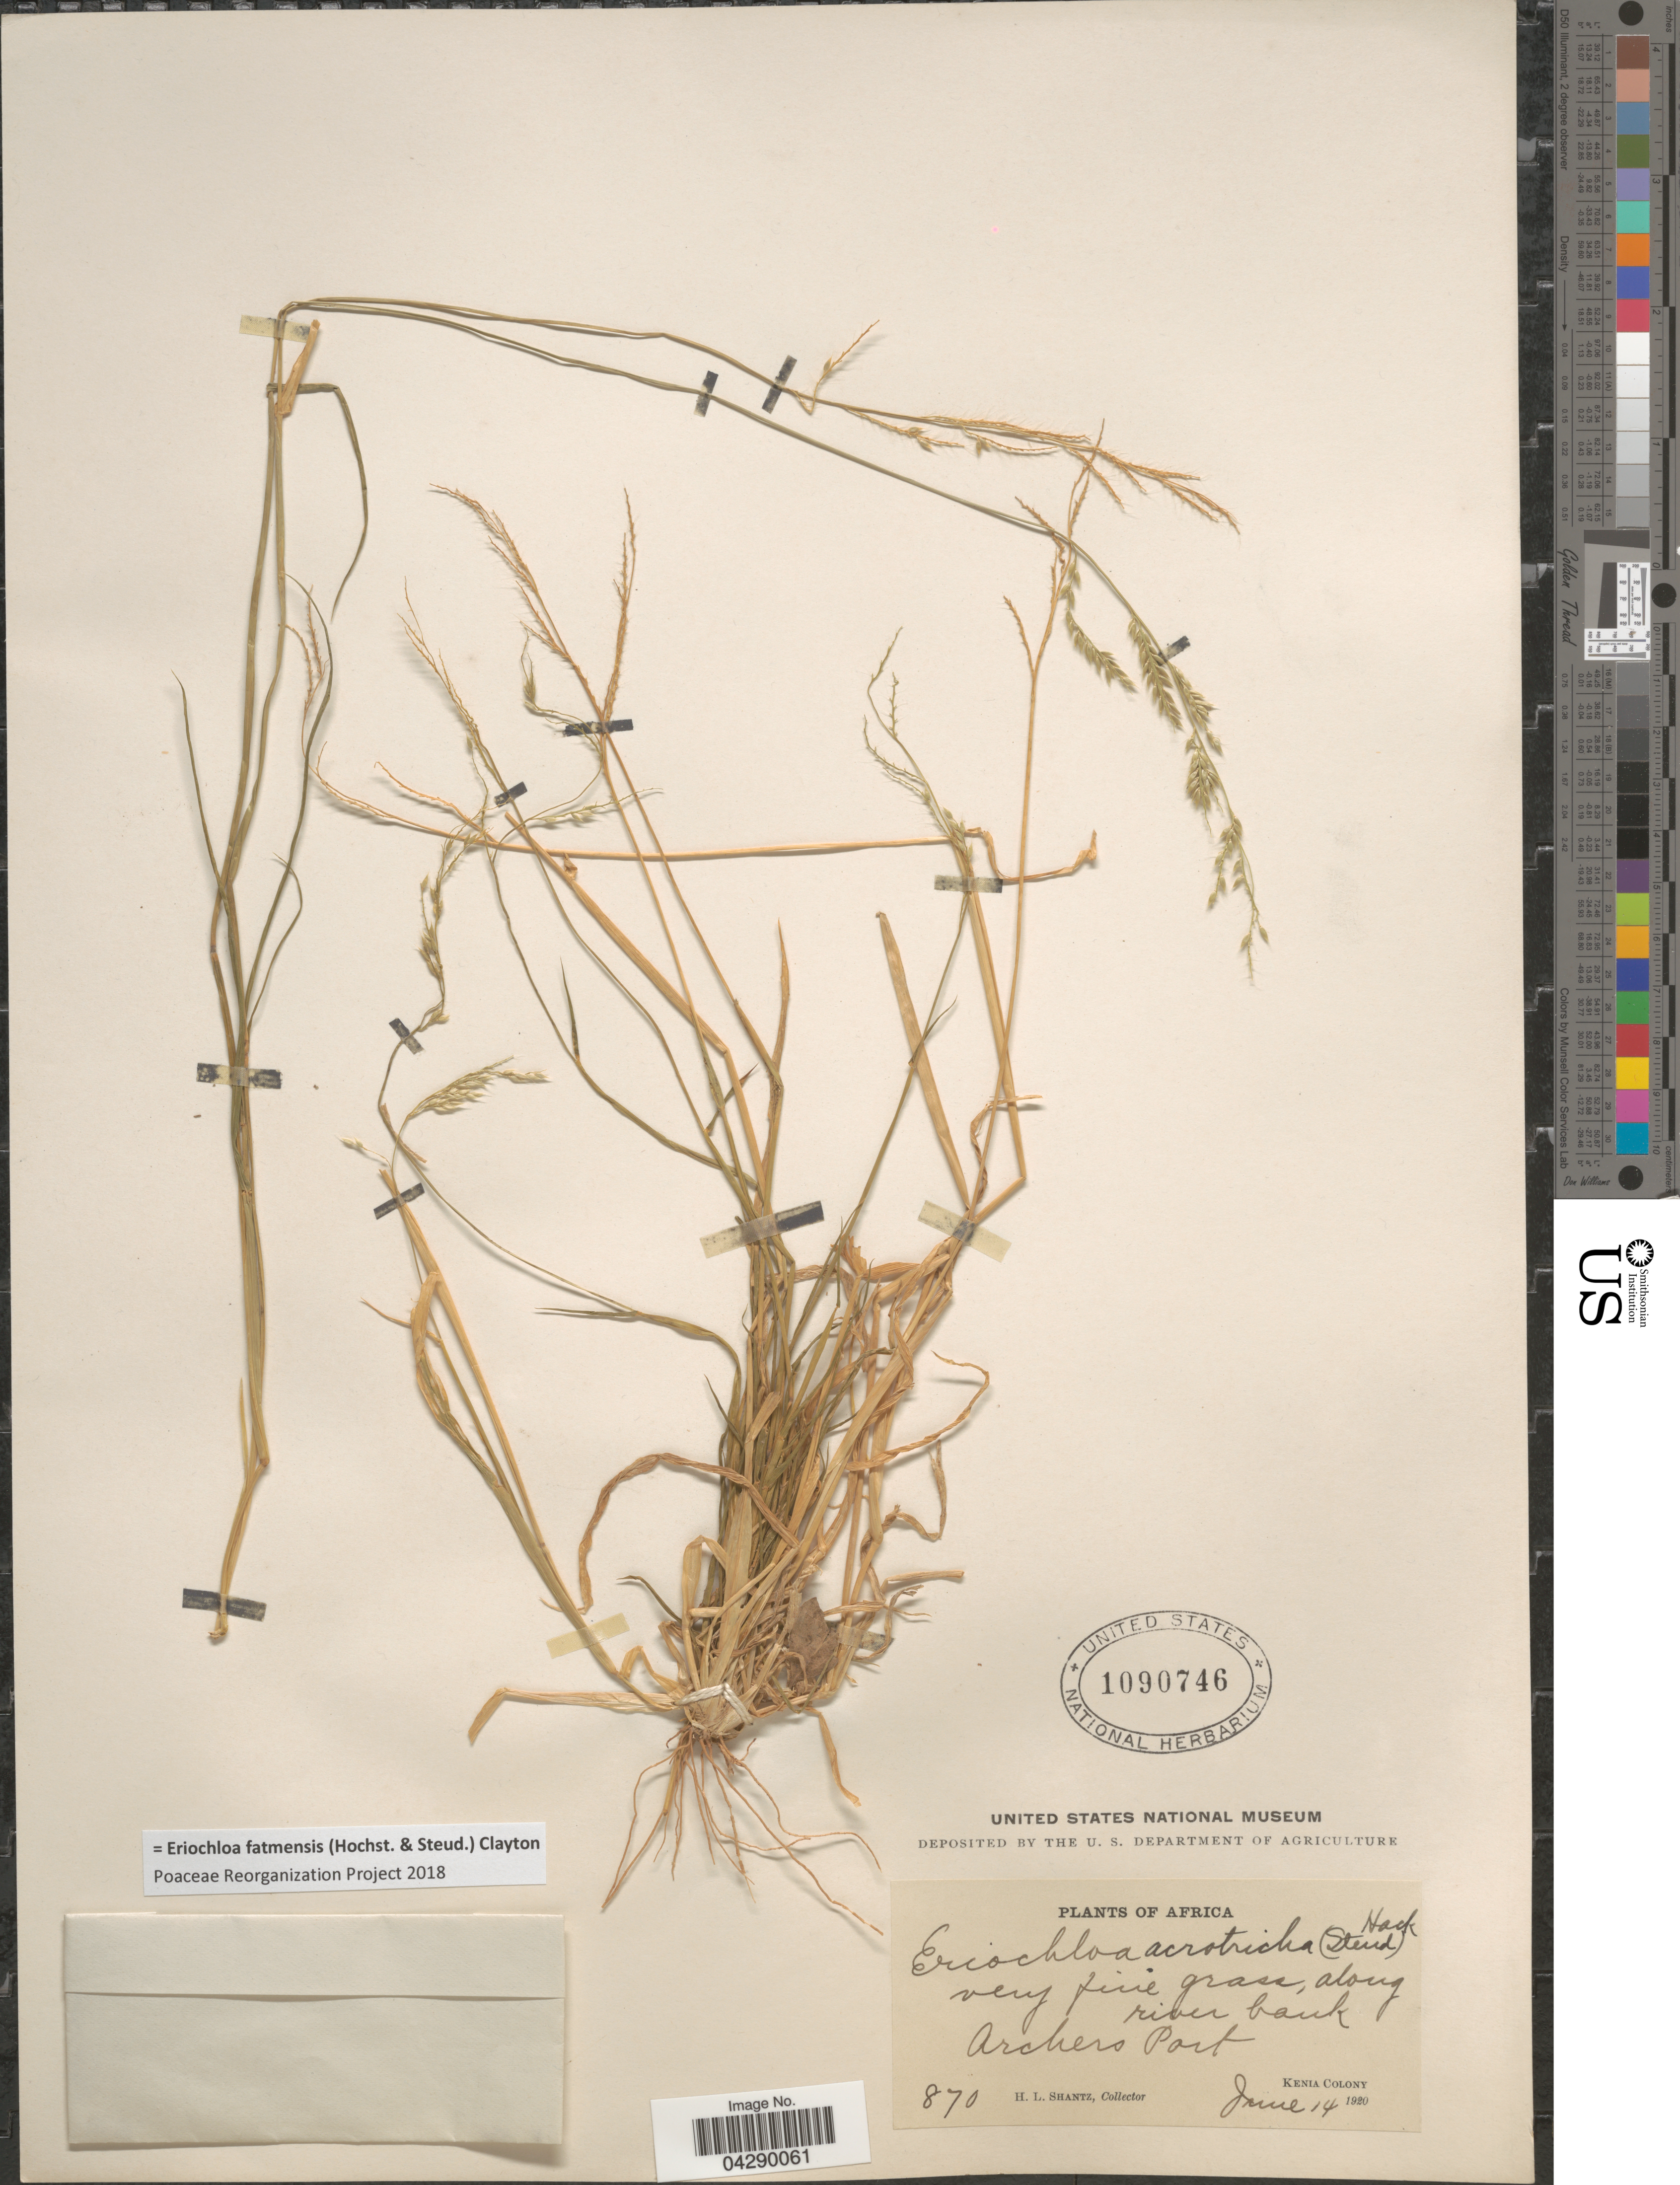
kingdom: Plantae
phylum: Tracheophyta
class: Liliopsida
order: Poales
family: Poaceae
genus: Eriochloa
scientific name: Eriochloa fatmensis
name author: (Hochst. & Steud.) Clayton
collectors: H. Shantz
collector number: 870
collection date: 1920-06-14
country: Kenya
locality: Archers Port. Kenia County.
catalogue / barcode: US 1090746